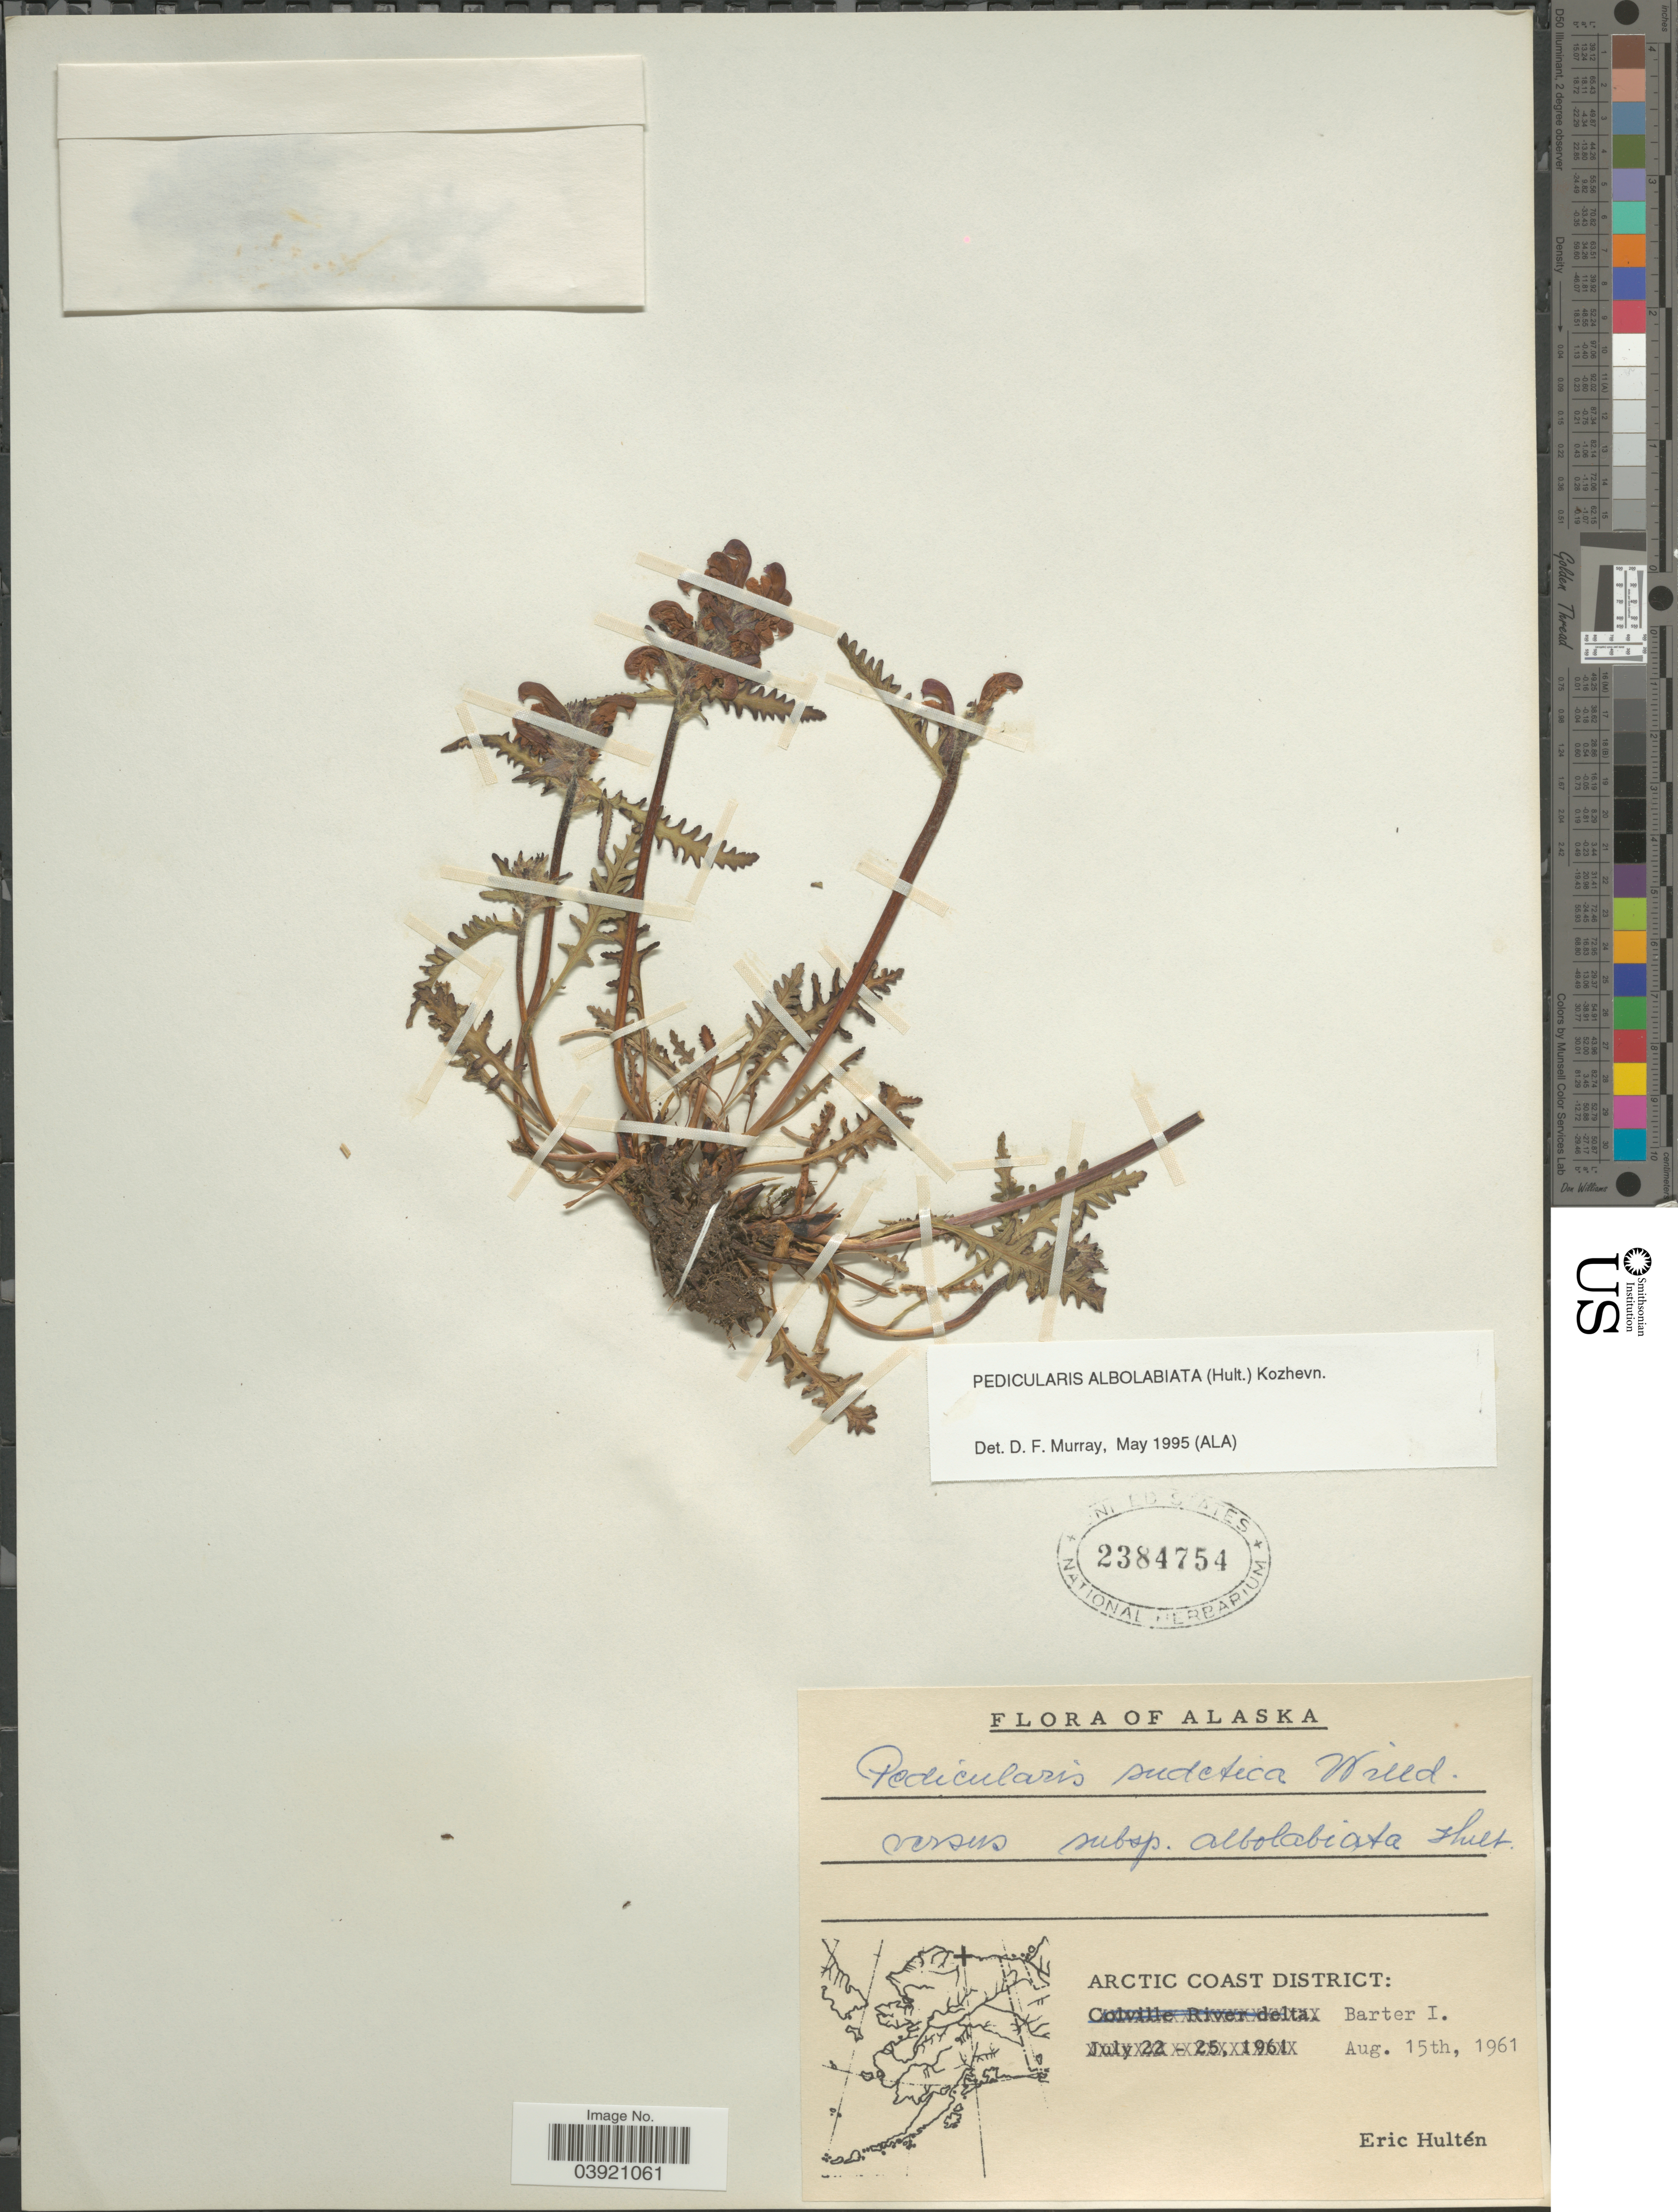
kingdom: Plantae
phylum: Tracheophyta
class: Magnoliopsida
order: Lamiales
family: Orobanchaceae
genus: Pedicularis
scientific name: Pedicularis albolabiata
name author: (Hultén) Kozhevn.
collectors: E. G. Hultén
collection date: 1961-08-15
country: United States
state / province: Alaska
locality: Arctic Coast District: Barter I.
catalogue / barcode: US 2384754